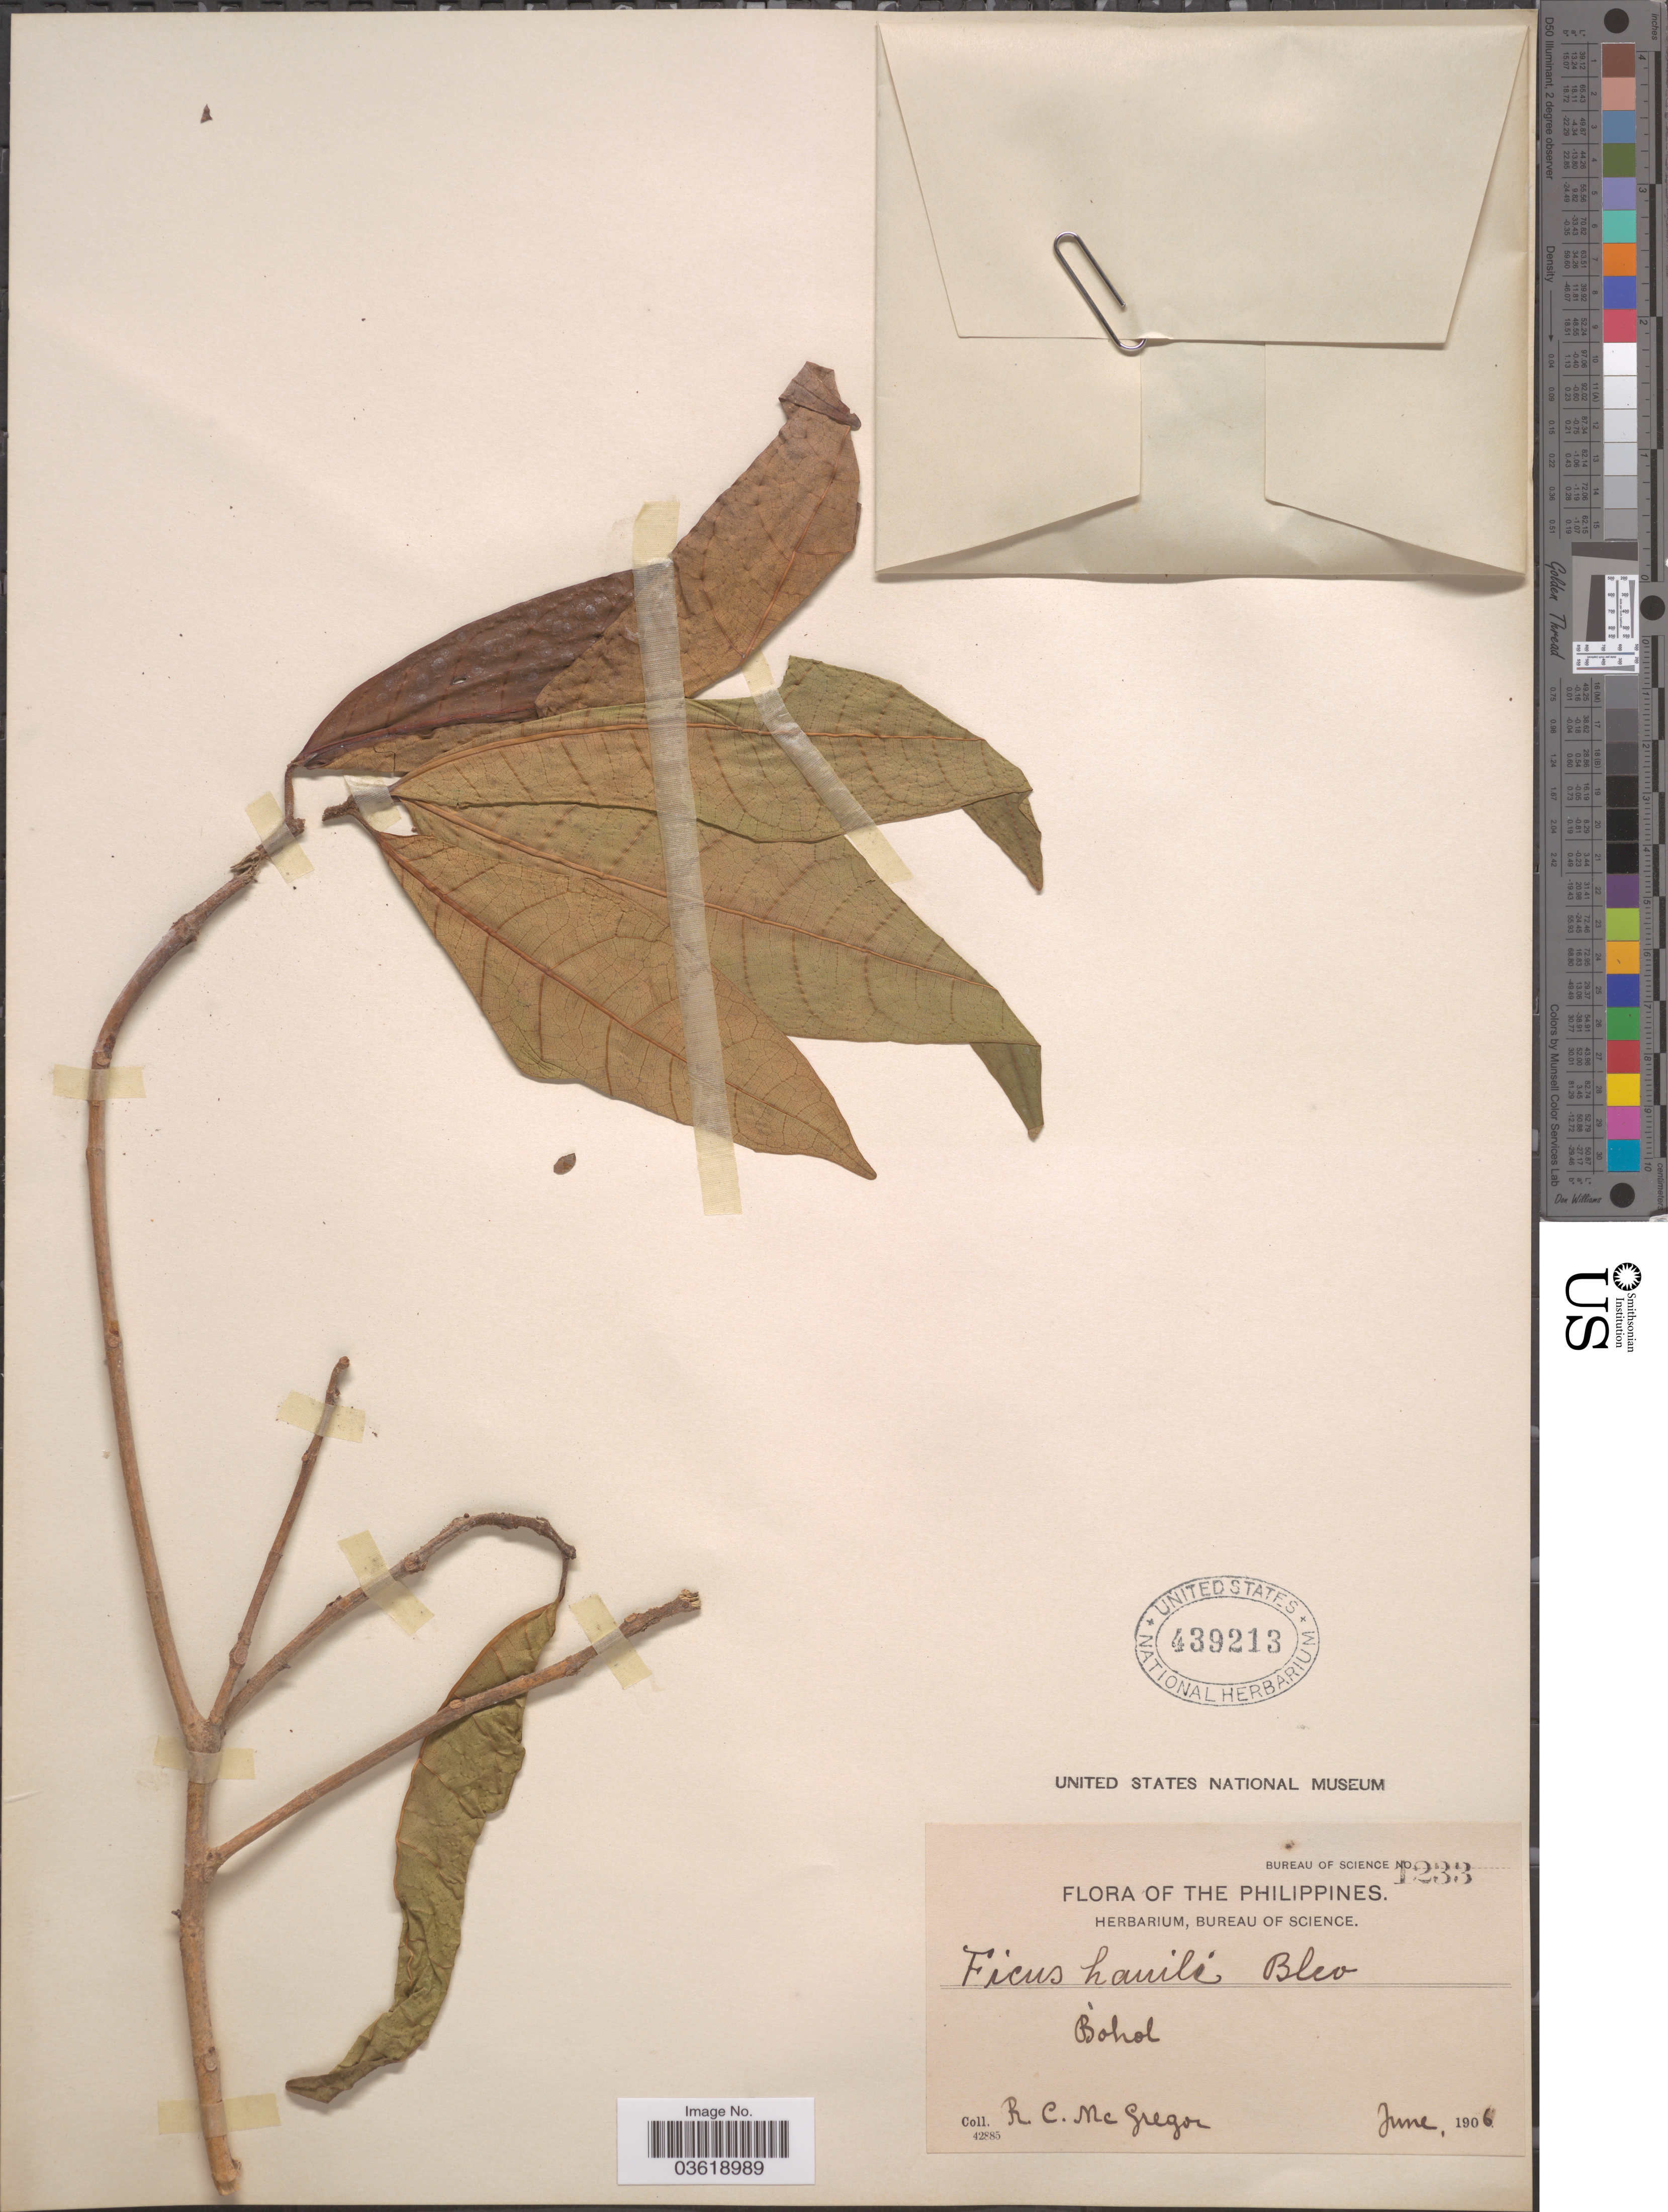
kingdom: Plantae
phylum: Tracheophyta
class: Magnoliopsida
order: Rosales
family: Moraceae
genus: Ficus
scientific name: Ficus hauili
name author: Blanco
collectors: R. C. McGregor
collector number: Bureau of Science 1233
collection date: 1906-06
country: Philippines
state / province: Central Visayas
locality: Bohol.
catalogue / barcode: US 439213